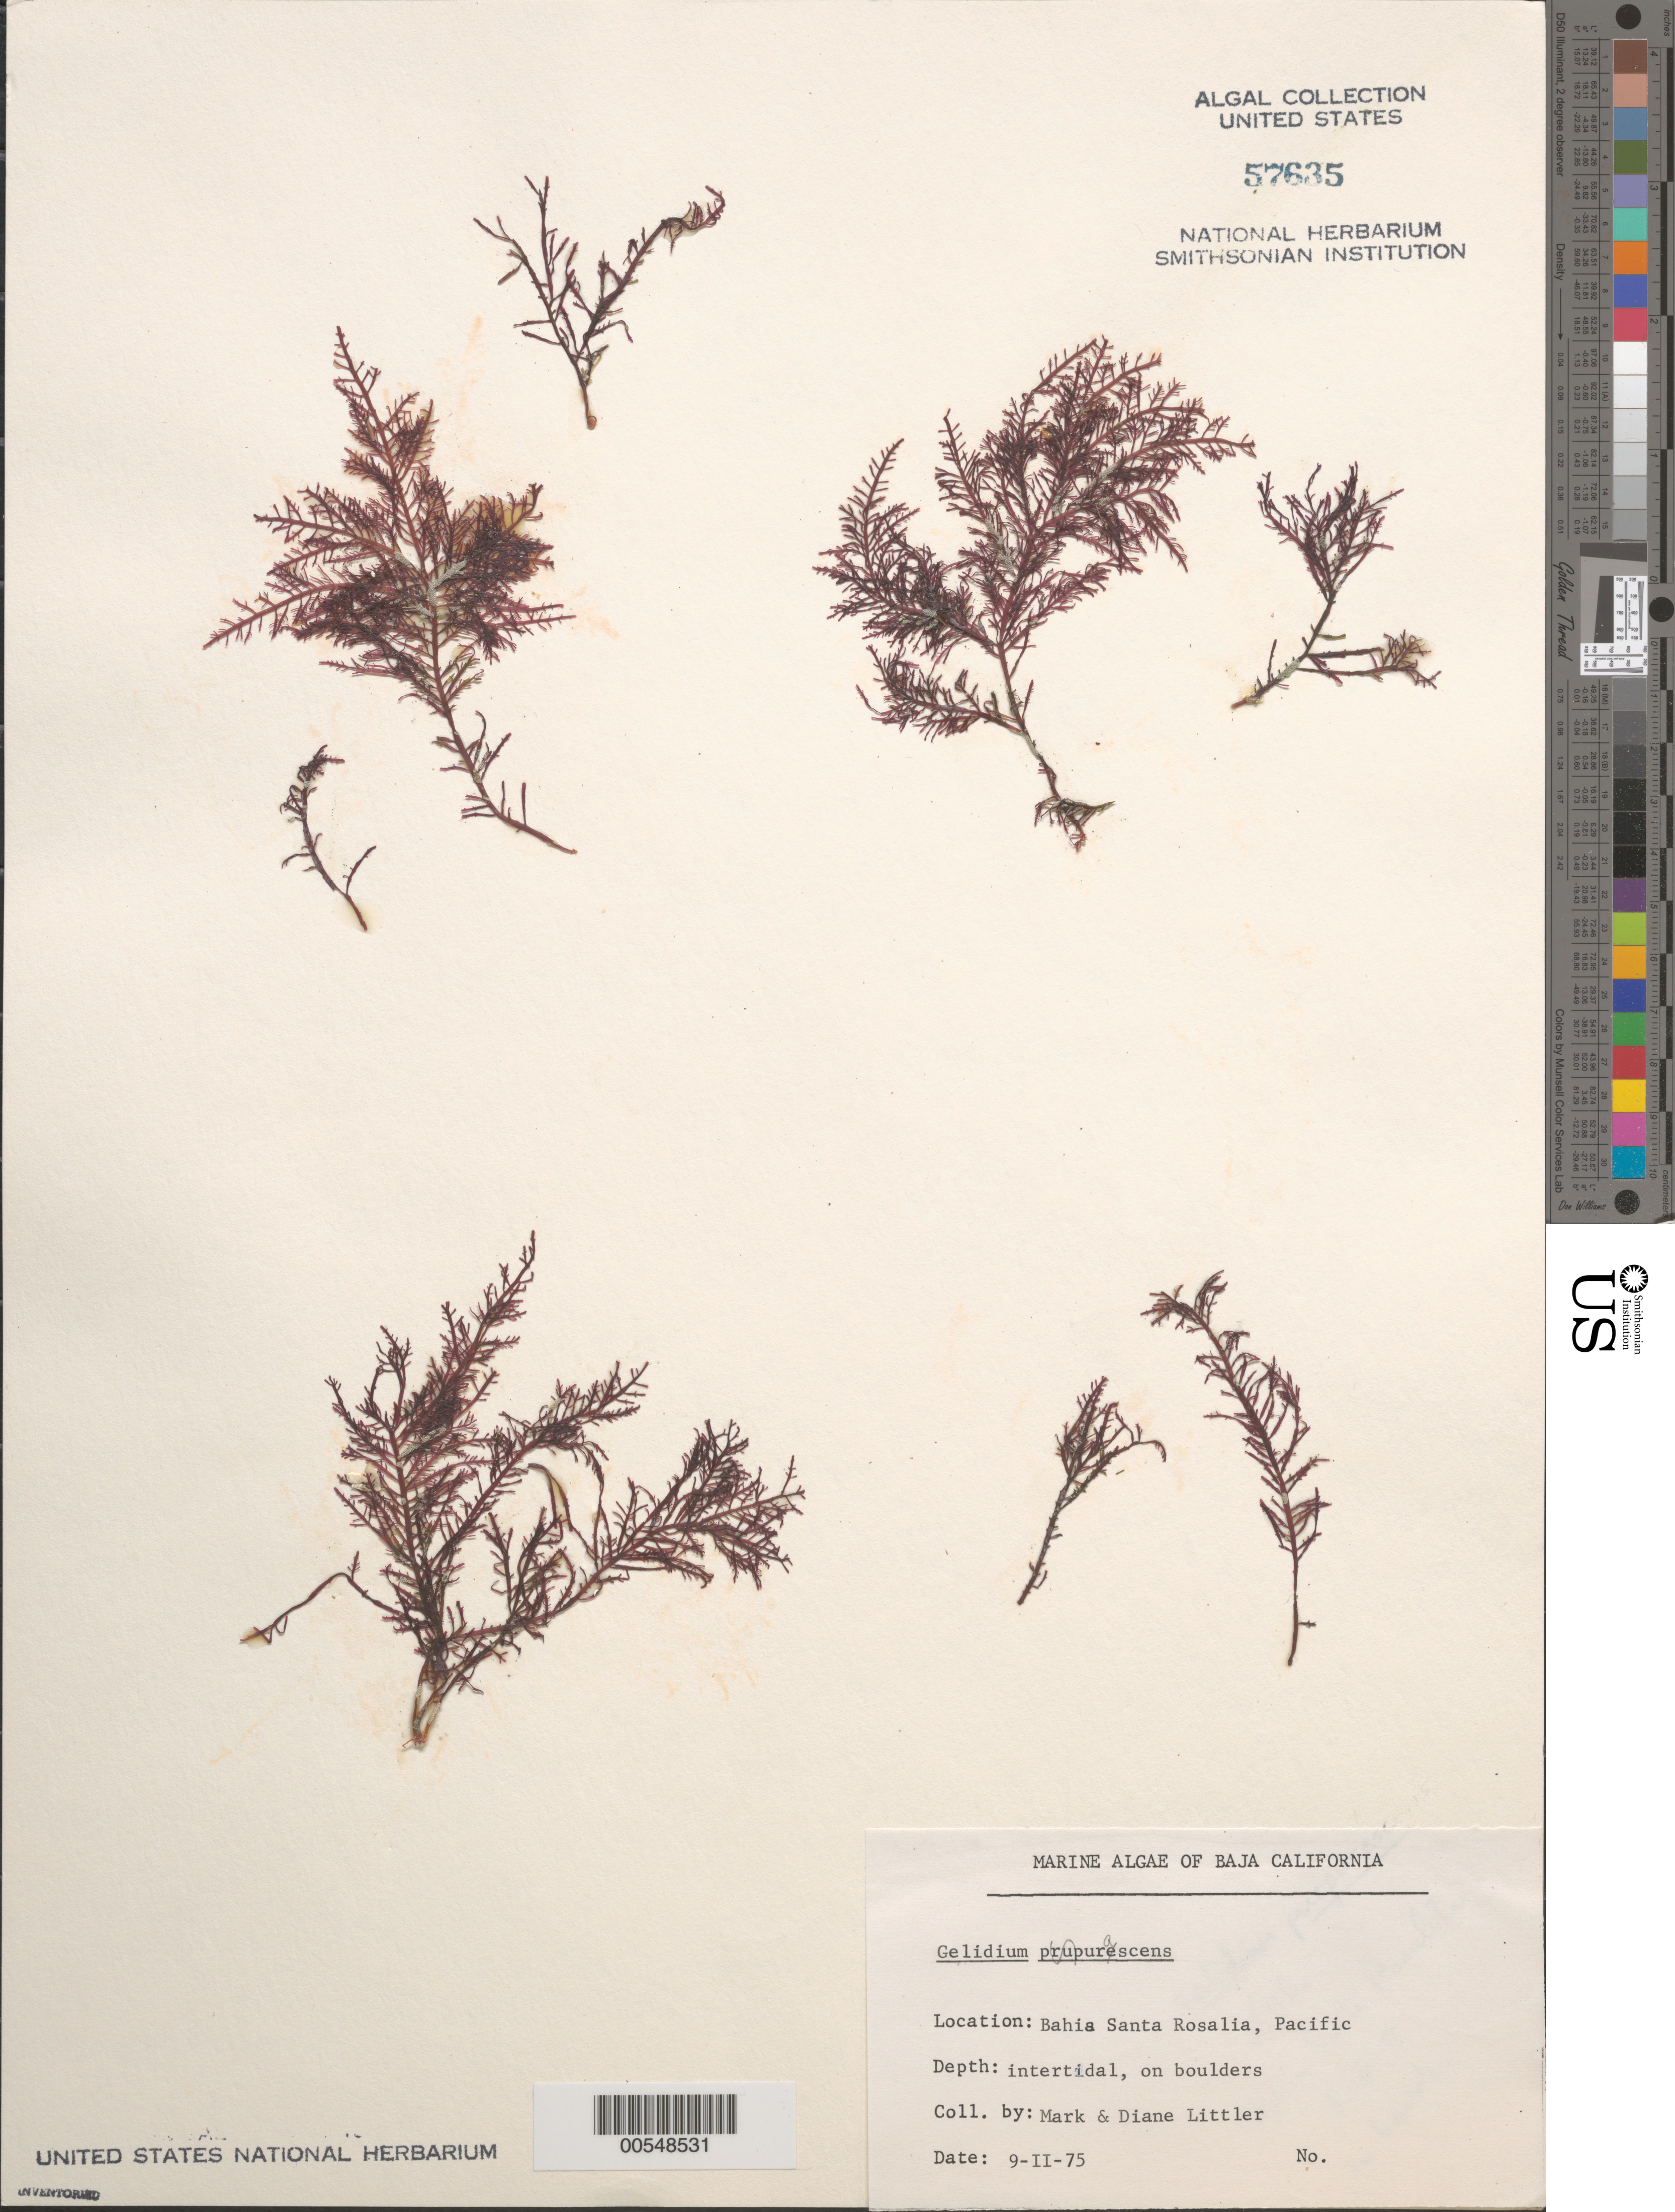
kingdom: Plantae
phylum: Rhodophyta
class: Florideophyceae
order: Gelidiales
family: Gelidiaceae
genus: Gelidium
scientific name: Gelidium purpurascens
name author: N.L. Gardner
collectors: M. M. Littler & D. S. Littler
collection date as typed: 09 Feb 1975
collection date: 1975-02-09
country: Mexico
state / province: Baja California Sur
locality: Bahia Santa Rosalia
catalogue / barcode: US 57635